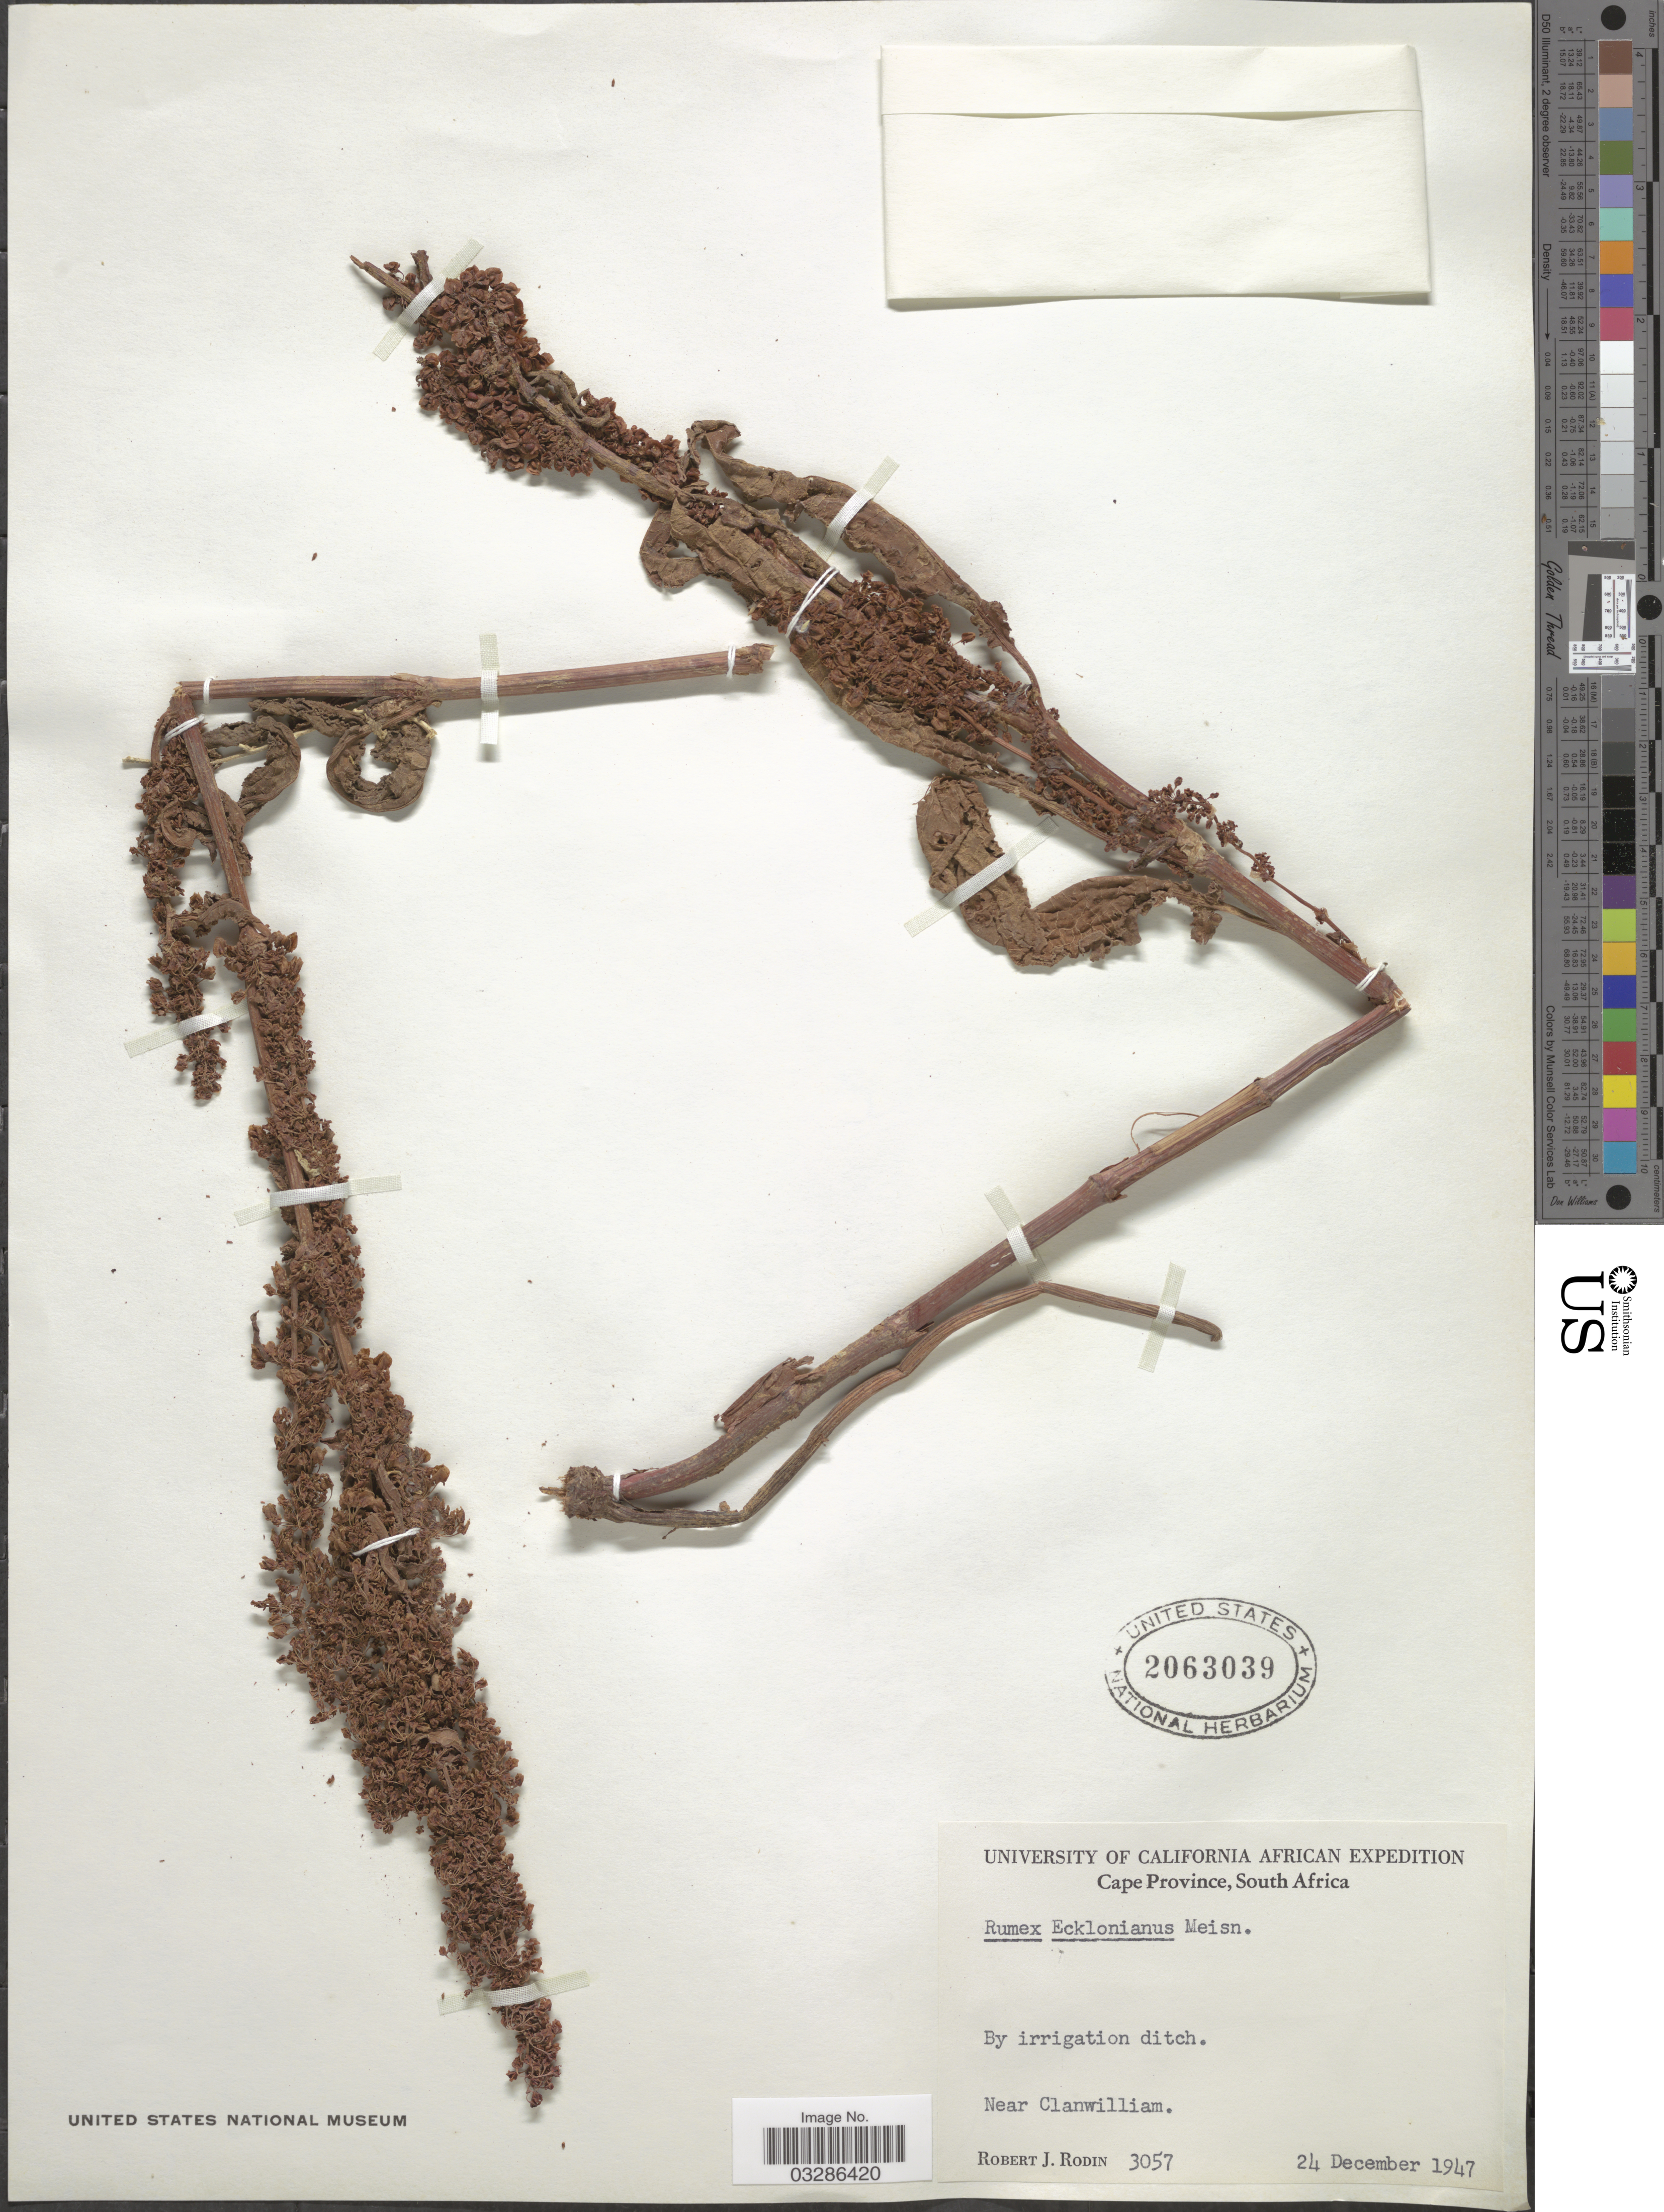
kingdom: Plantae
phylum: Tracheophyta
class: Magnoliopsida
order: Caryophyllales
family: Polygonaceae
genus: Rumex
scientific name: Rumex ecklonianus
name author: Meisn.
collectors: R. J. Rodin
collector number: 3057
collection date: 1947-12-24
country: South Africa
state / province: Western Cape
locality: Near Clanwilliam.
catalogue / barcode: US 2063039